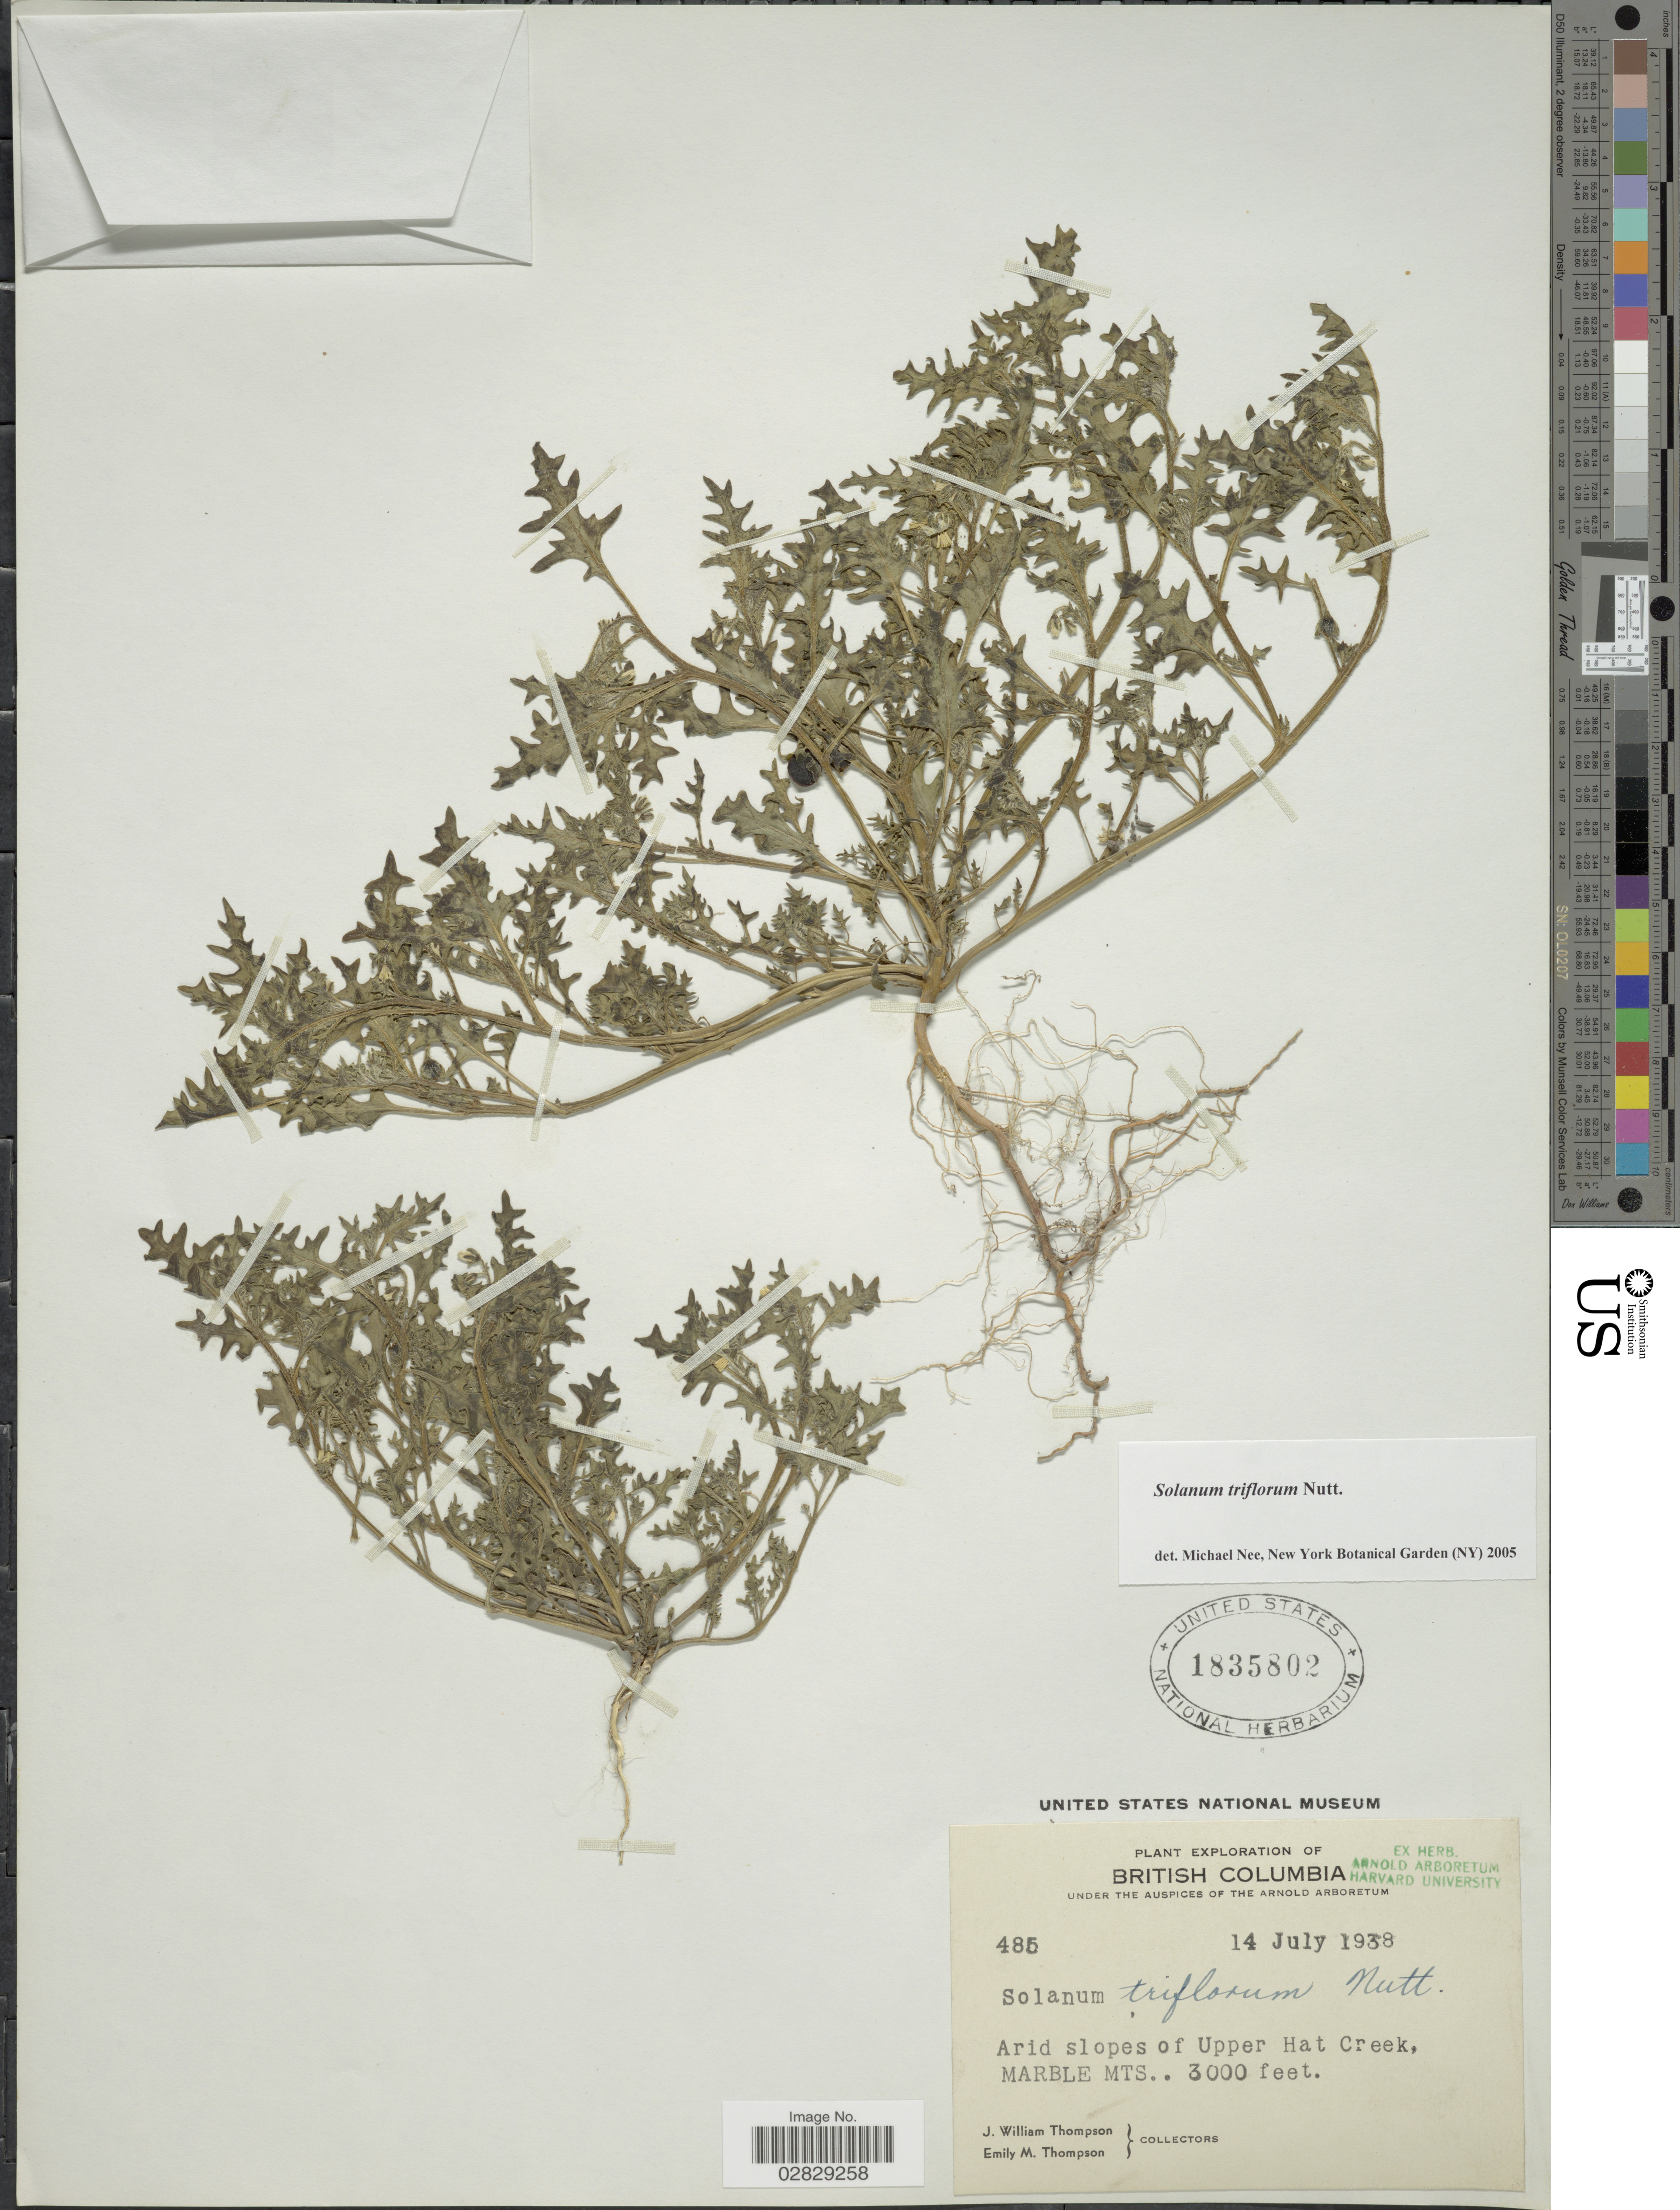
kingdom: Plantae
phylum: Tracheophyta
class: Magnoliopsida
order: Solanales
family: Solanaceae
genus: Solanum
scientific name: Solanum triflorum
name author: Nutt.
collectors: J. W. Thompson & E. M. Thompson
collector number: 485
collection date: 1938-07-14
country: Canada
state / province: British Columbia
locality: Arid slopes of Upper Hat Creek, Marble Mts.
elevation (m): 914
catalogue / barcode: US 1835802